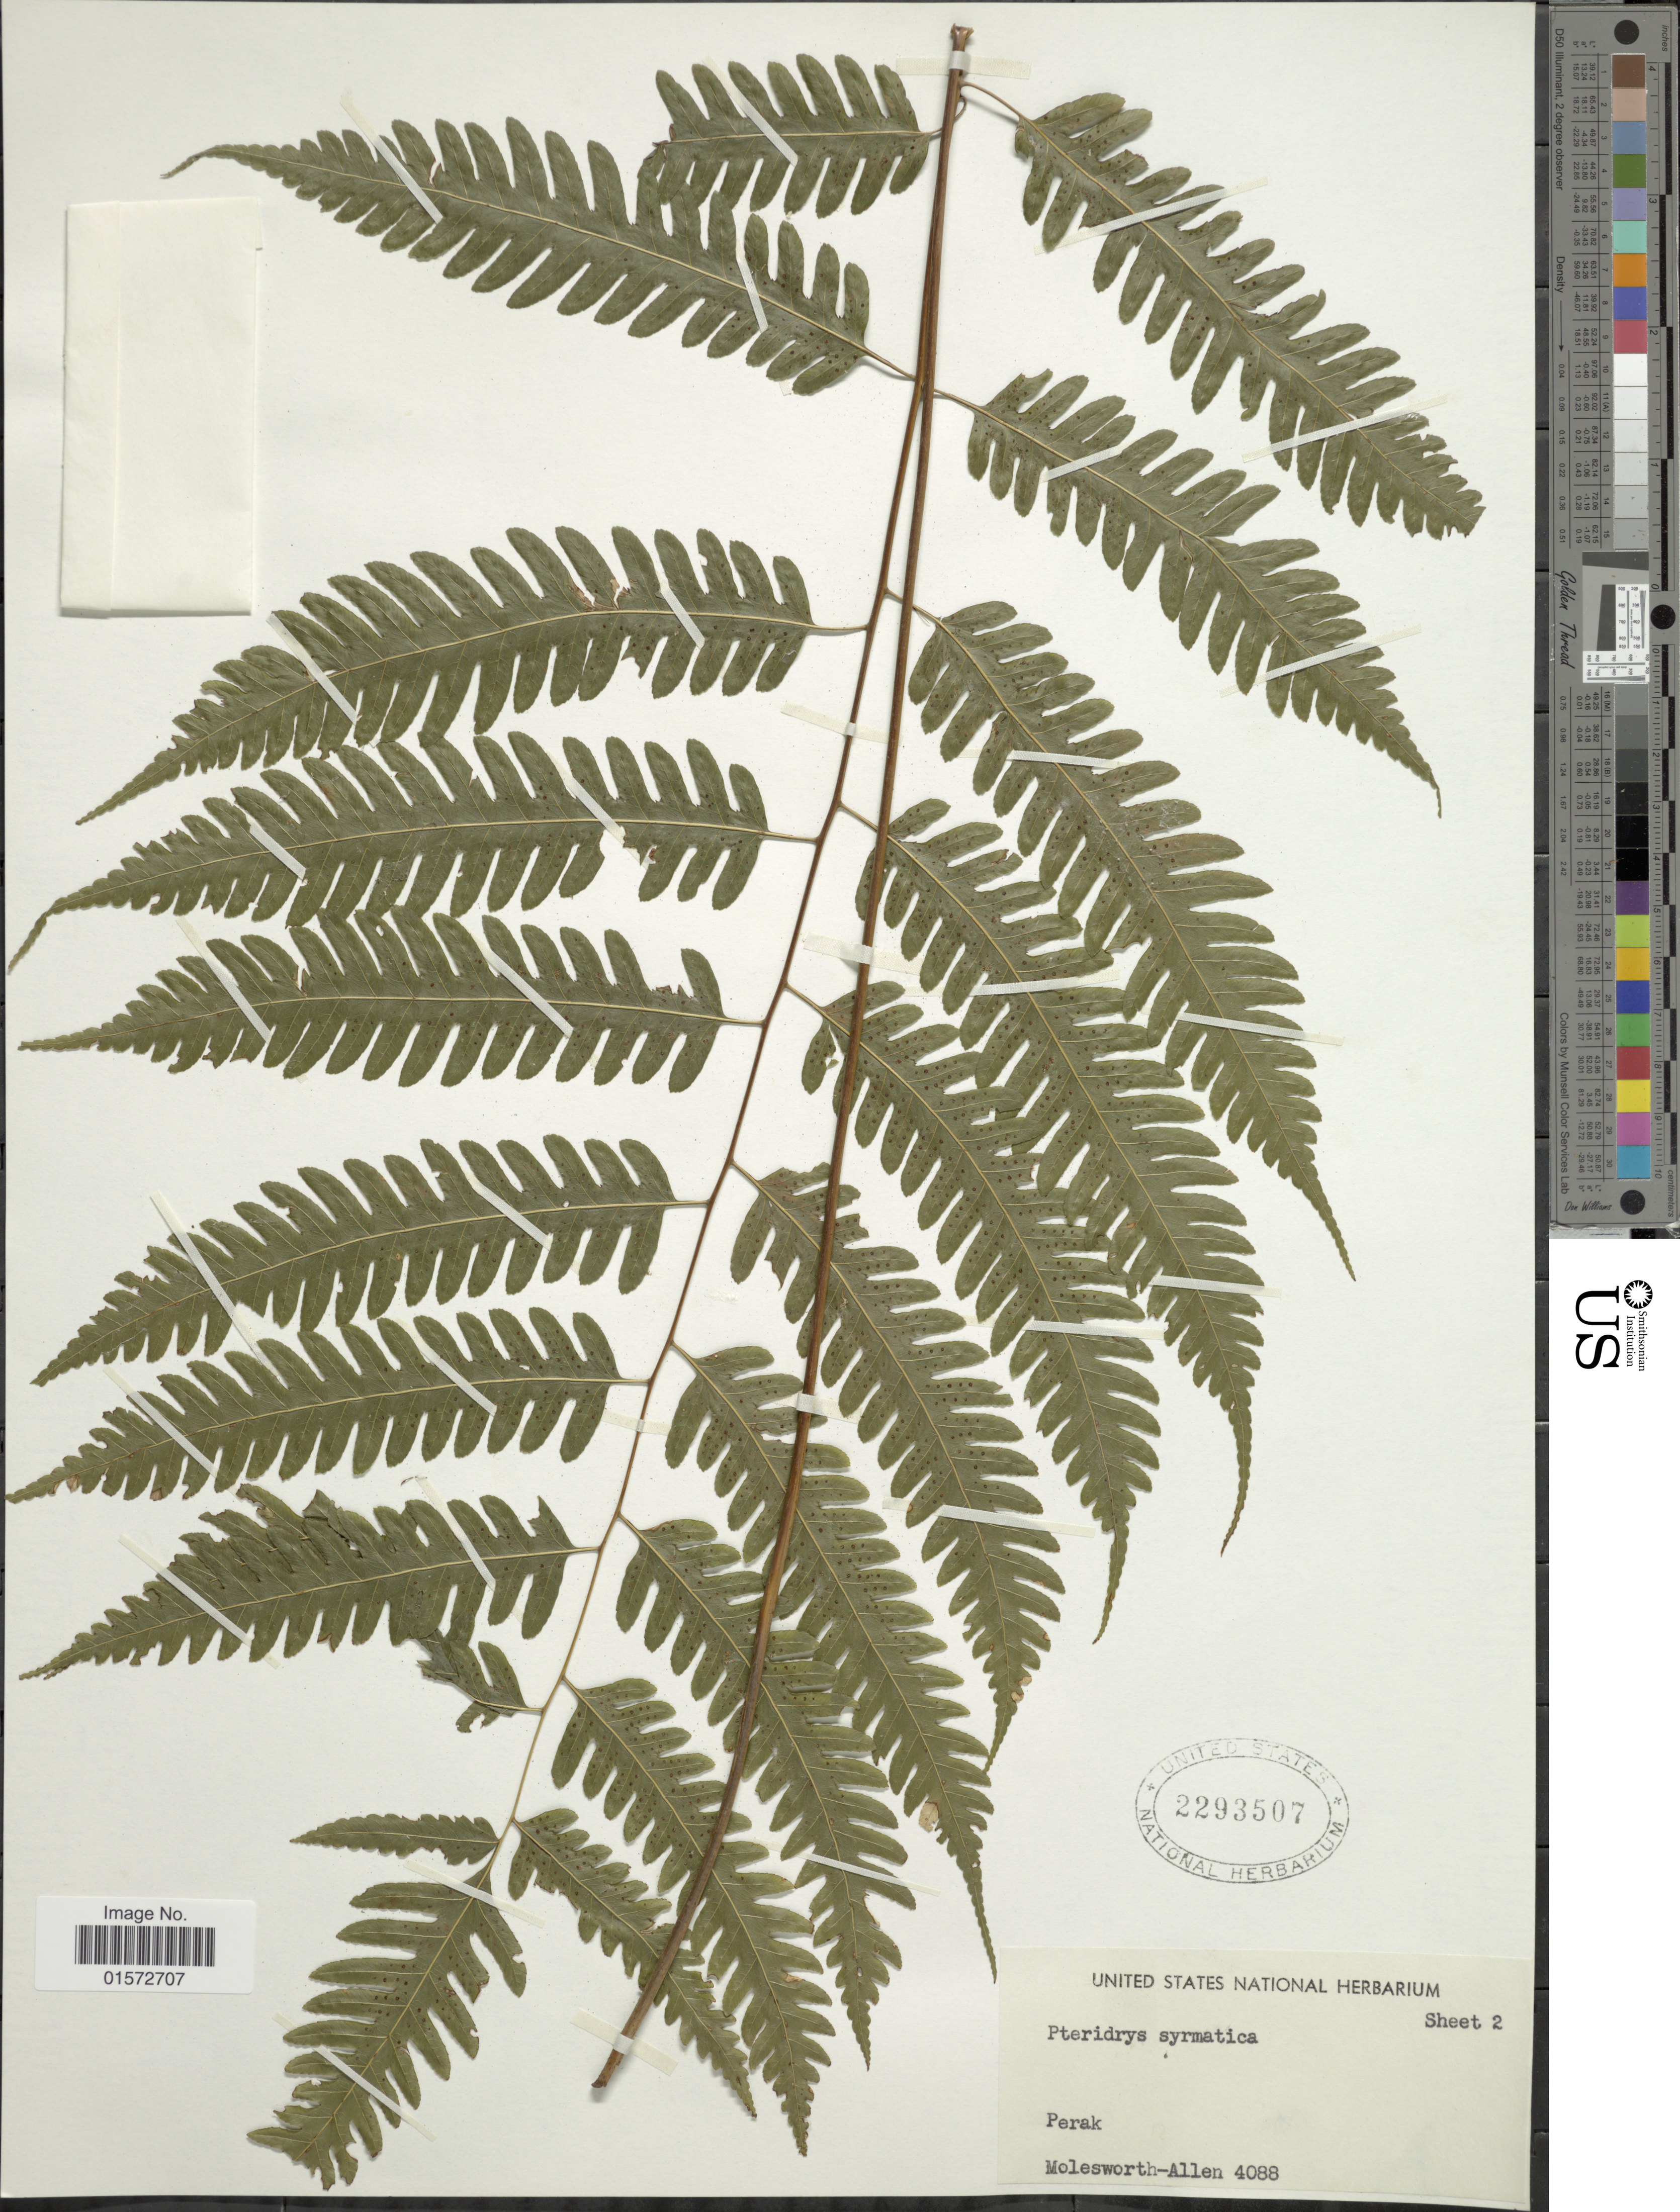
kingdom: Plantae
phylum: Tracheophyta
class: Polypodiopsida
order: Polypodiales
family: Tectariaceae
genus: Pteridrys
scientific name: Pteridrys syrmatica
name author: (Willd.) C. Chr. & Ching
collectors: B. E. G. Molesworth-Allen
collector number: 4088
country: Malaysia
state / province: Perak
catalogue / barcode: US 2293507